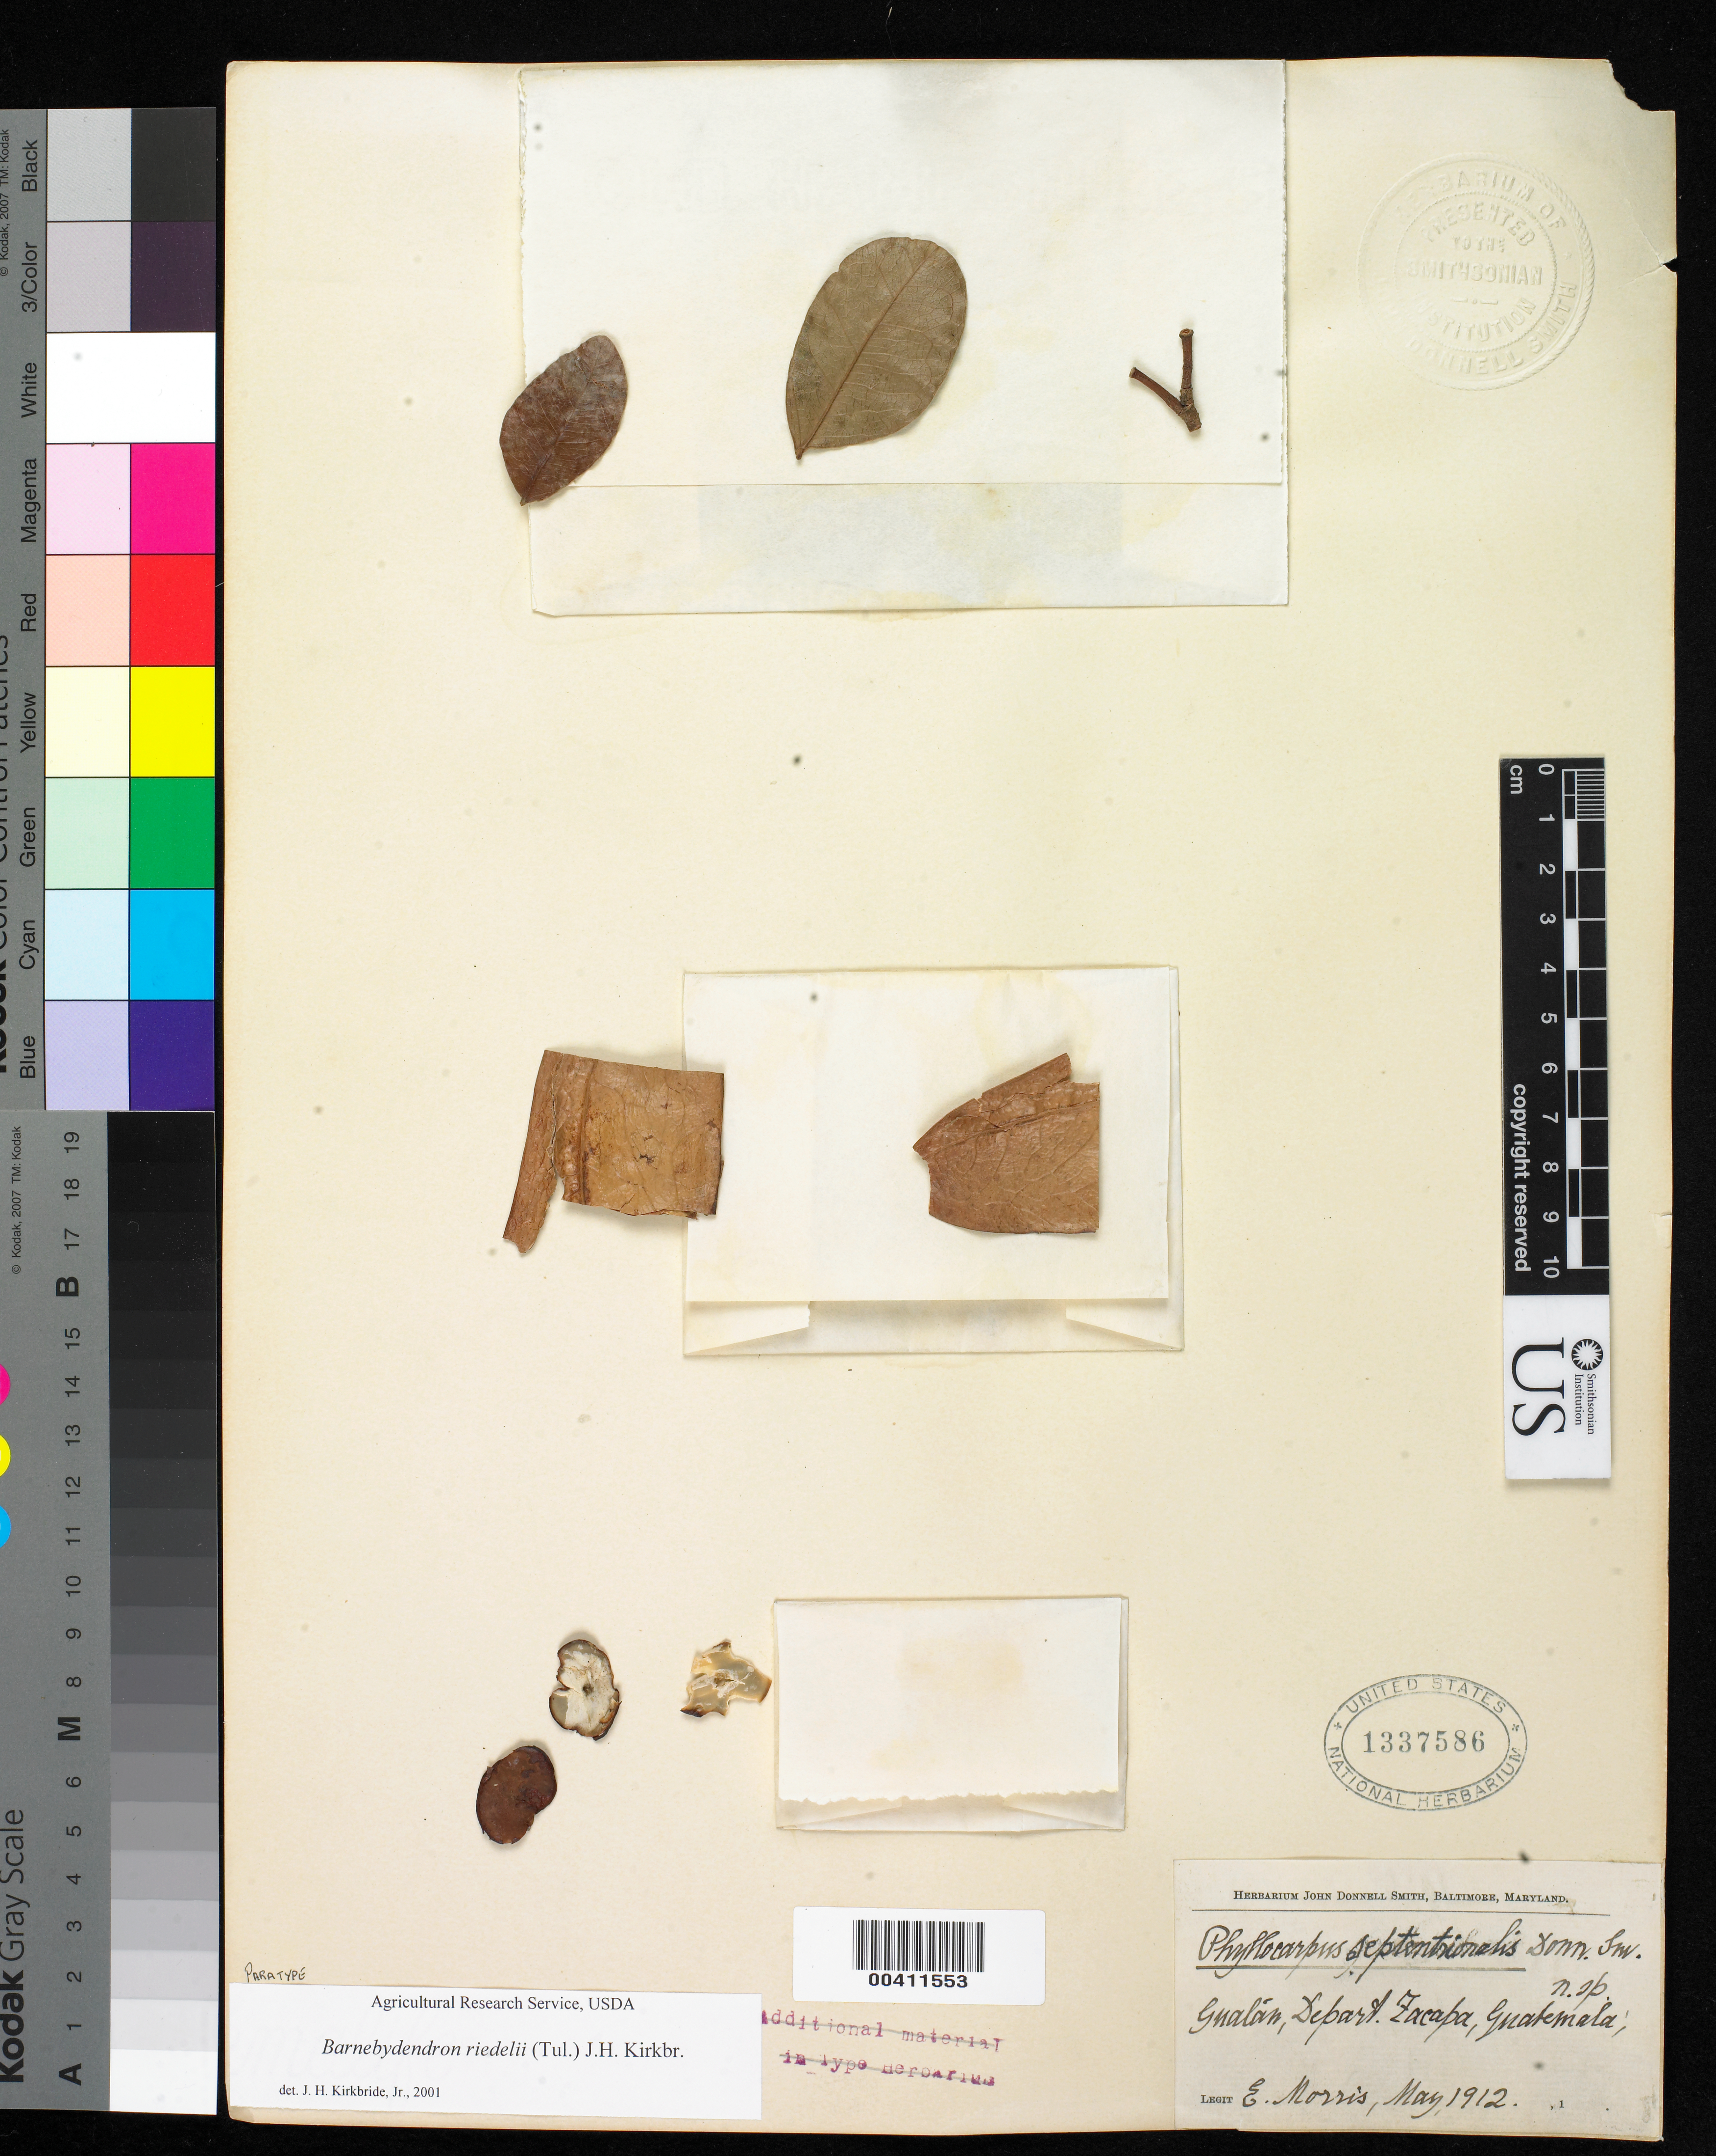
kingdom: Plantae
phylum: Tracheophyta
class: Magnoliopsida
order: Fabales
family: Fabaceae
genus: Phyllocarpus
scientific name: Phyllocarpus septentrionalis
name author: Donn. Sm.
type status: Syntype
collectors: E. Morris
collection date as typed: May 1912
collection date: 1912-05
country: Guatemala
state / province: Zacapa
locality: Gualan.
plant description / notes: For typification discussion see Kirkbride 1999, Sida 18: 817.; From the herbarium of J. Donnell Smith.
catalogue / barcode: US 1337586